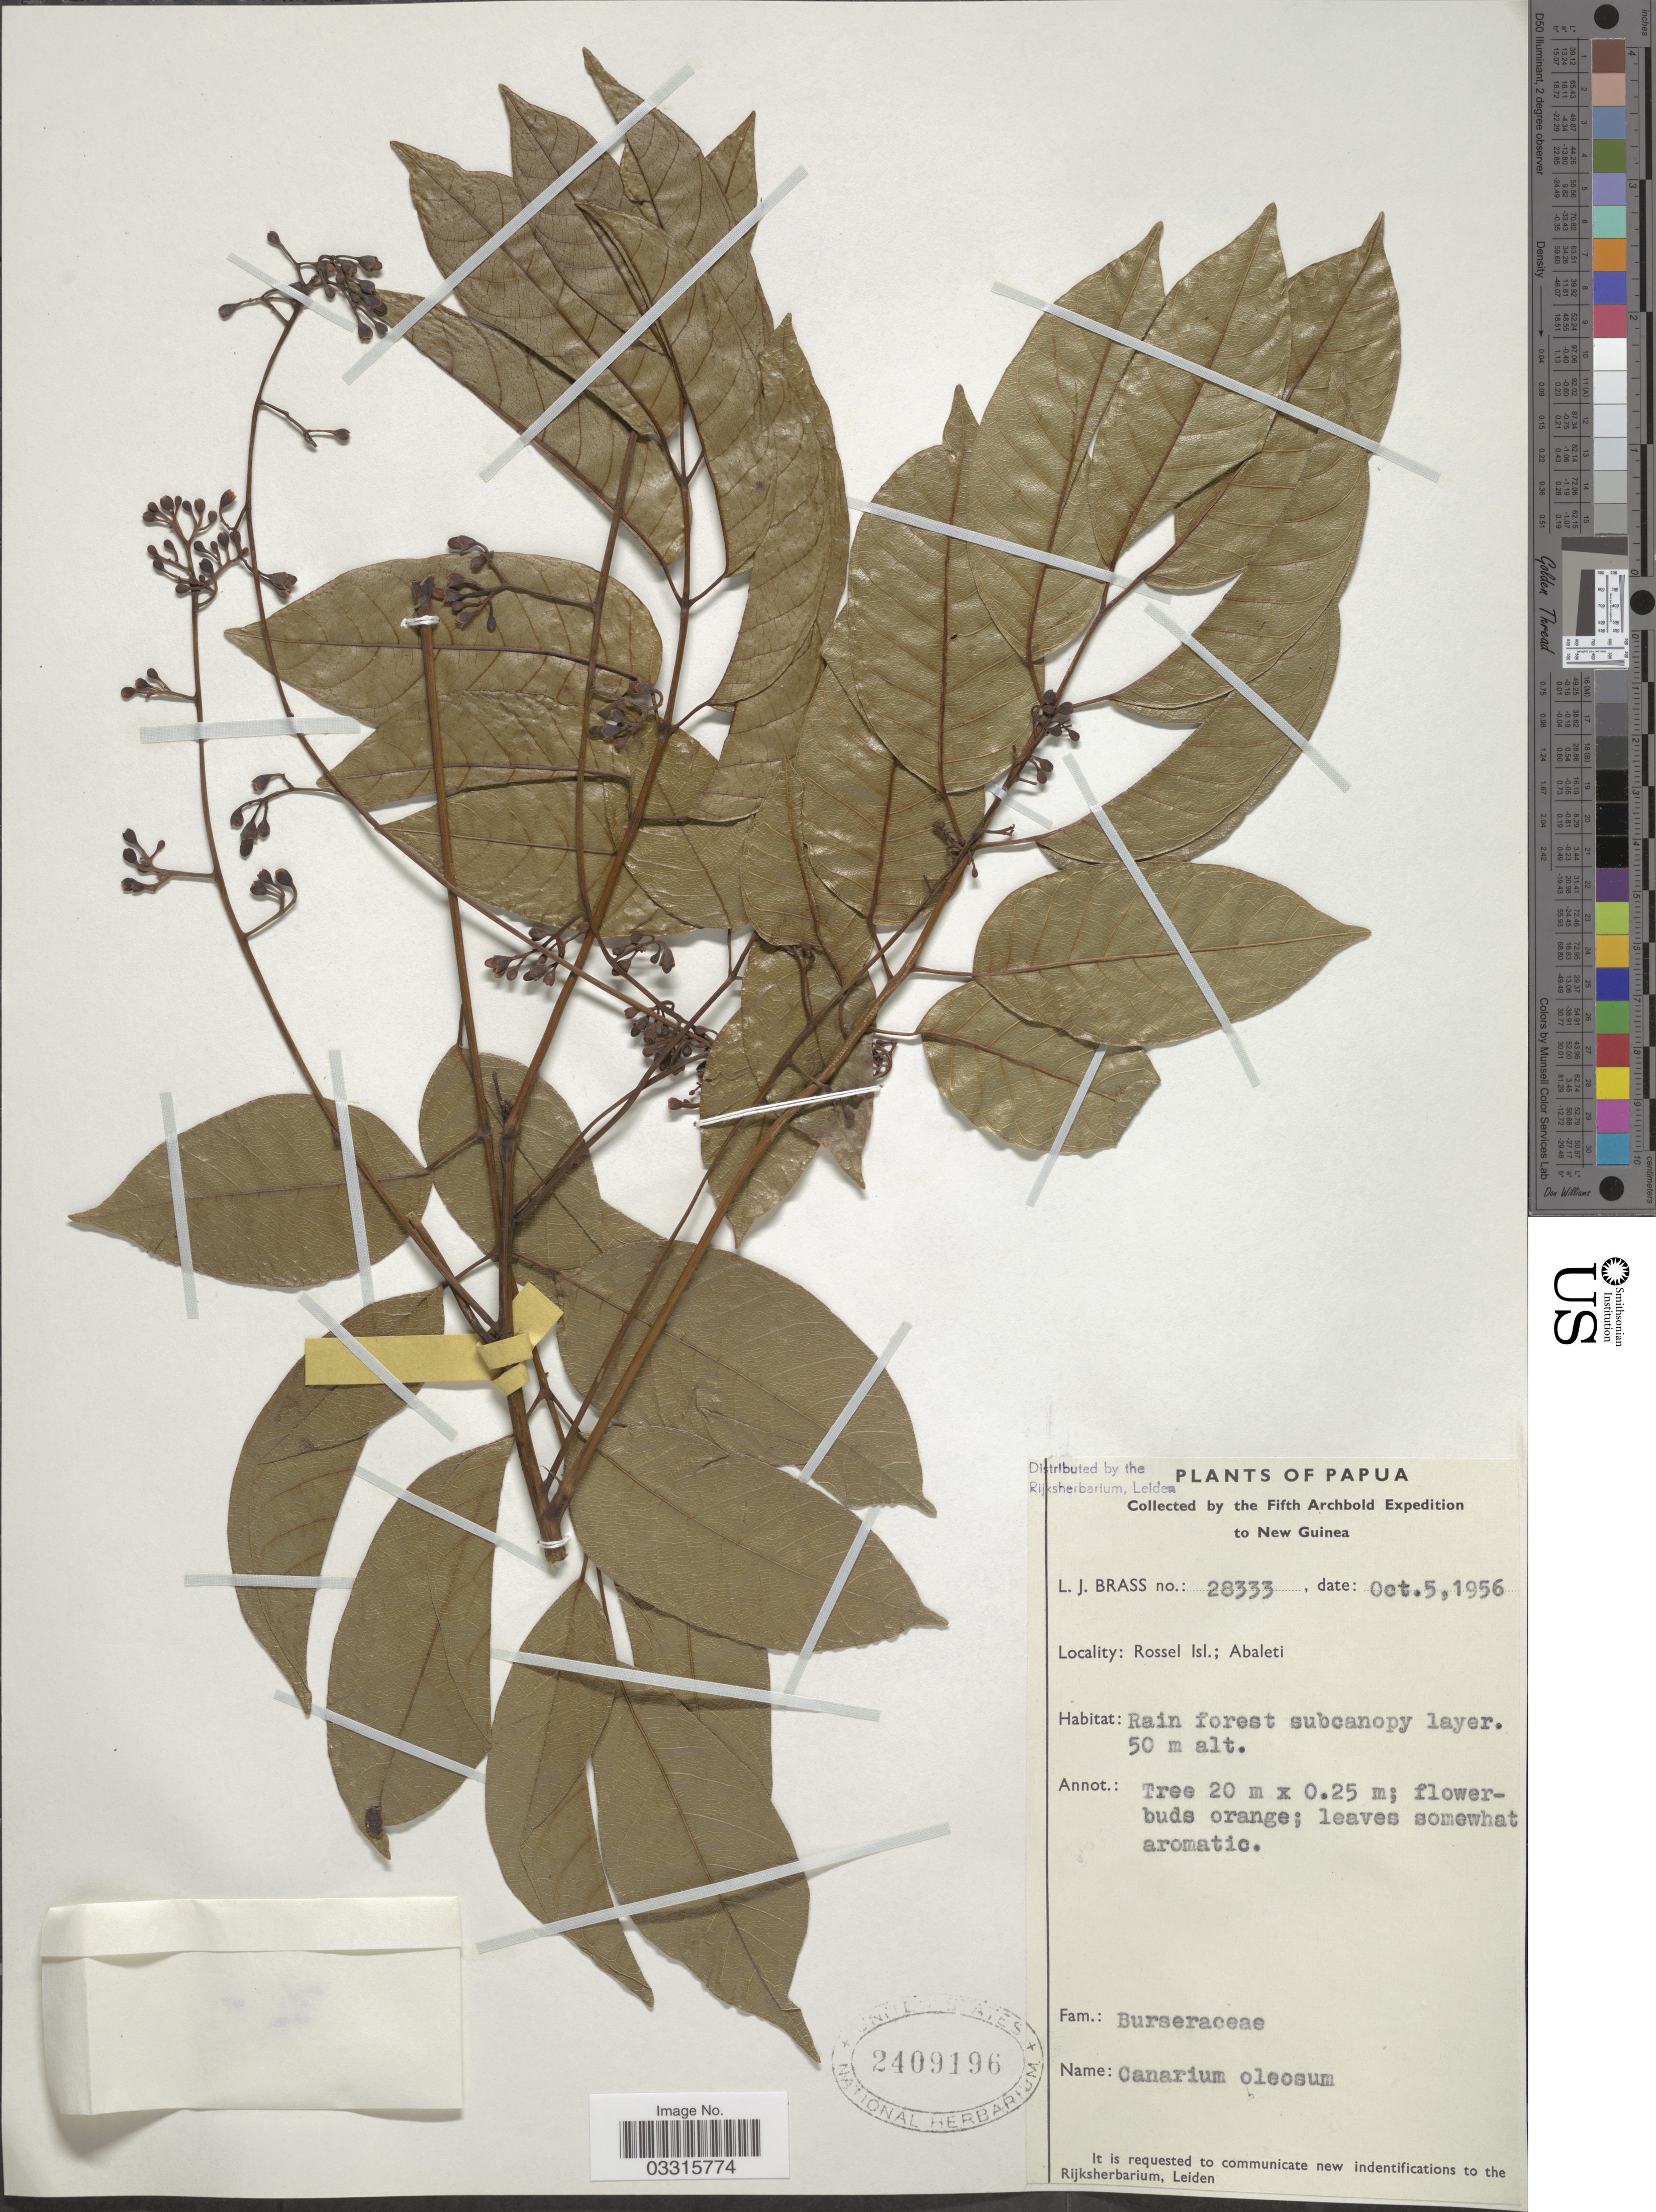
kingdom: Plantae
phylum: Tracheophyta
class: Magnoliopsida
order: Sapindales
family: Burseraceae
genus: Canarium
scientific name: Canarium oleosum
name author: (Lam.) Engl.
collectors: L. J. Brass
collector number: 28333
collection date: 1956-10-05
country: Papua New Guinea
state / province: Milne Bay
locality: Papua. New Guinea. Rossel Isl.; Abaleti.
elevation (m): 50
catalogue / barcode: US 2409196